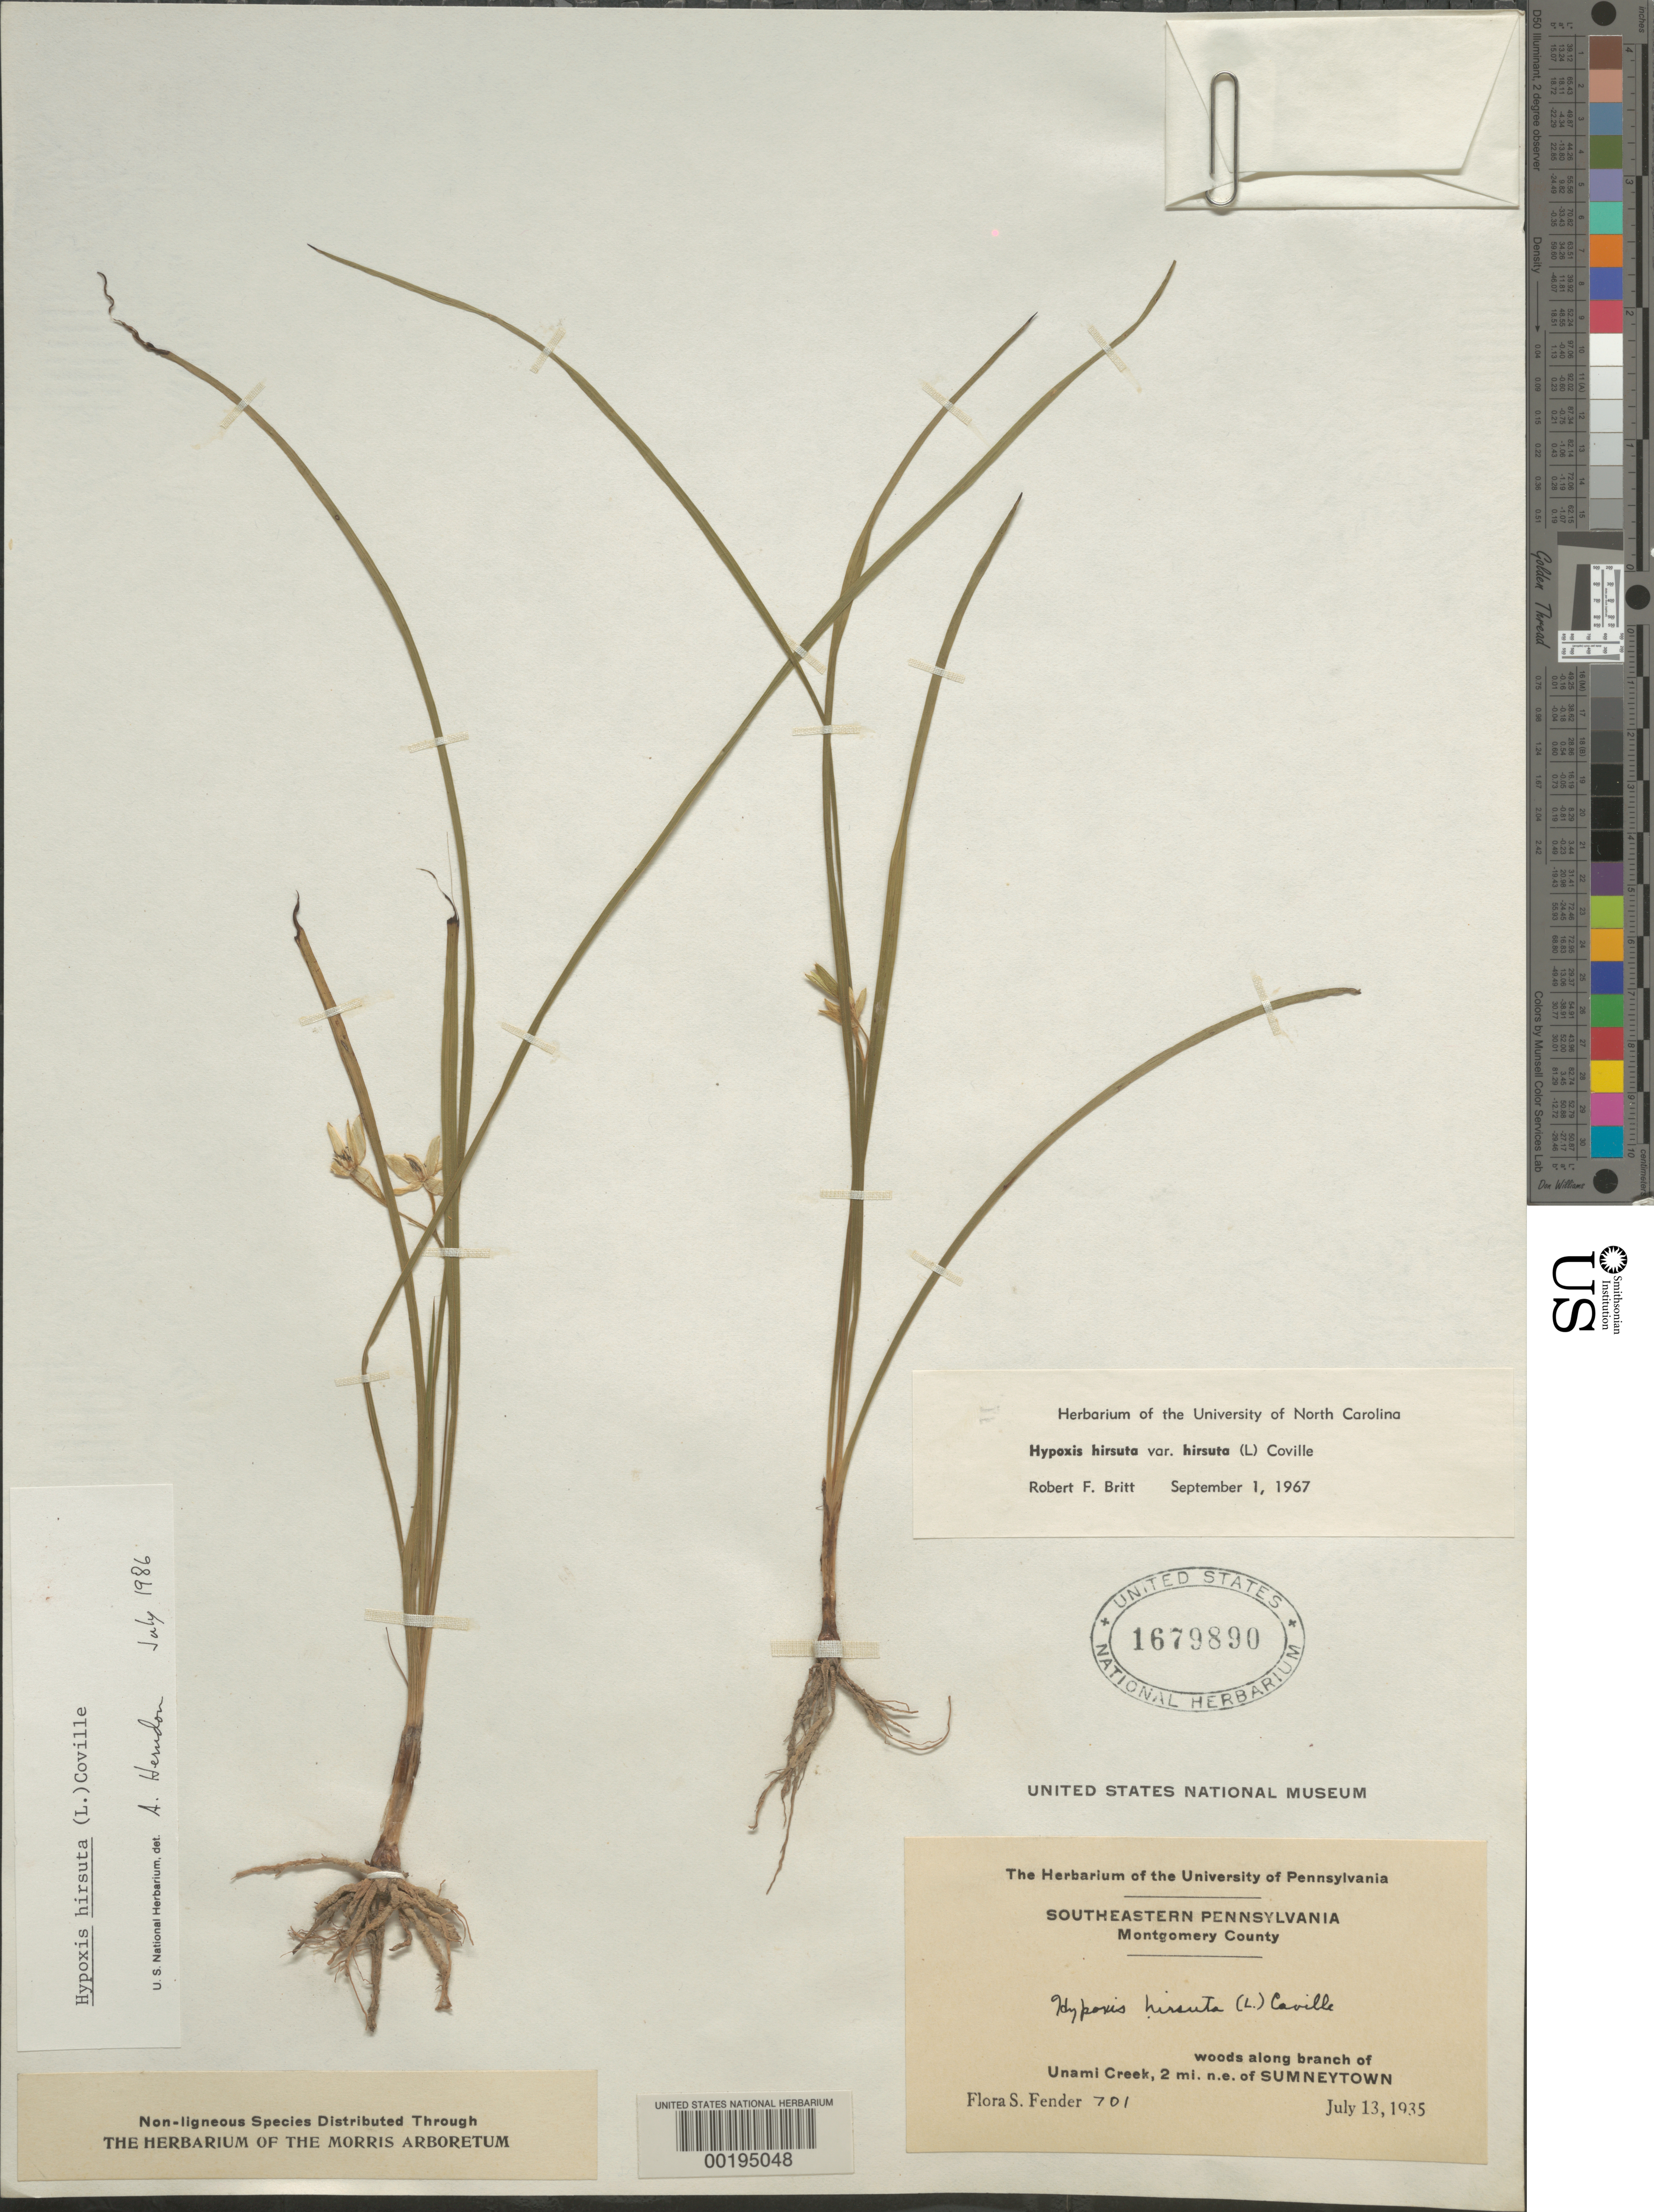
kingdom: Plantae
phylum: Tracheophyta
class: Liliopsida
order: Asparagales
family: Hypoxidaceae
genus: Hypoxis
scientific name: Hypoxis hirsuta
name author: (L.) Coville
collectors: F. Fender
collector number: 701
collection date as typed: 13 Jul 1935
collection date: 1935-07-13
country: United States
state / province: Pennsylvania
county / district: Montgomery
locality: Along branch of unami creek, 2 mi ne of sumneytown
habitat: Woods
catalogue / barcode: US 1679890